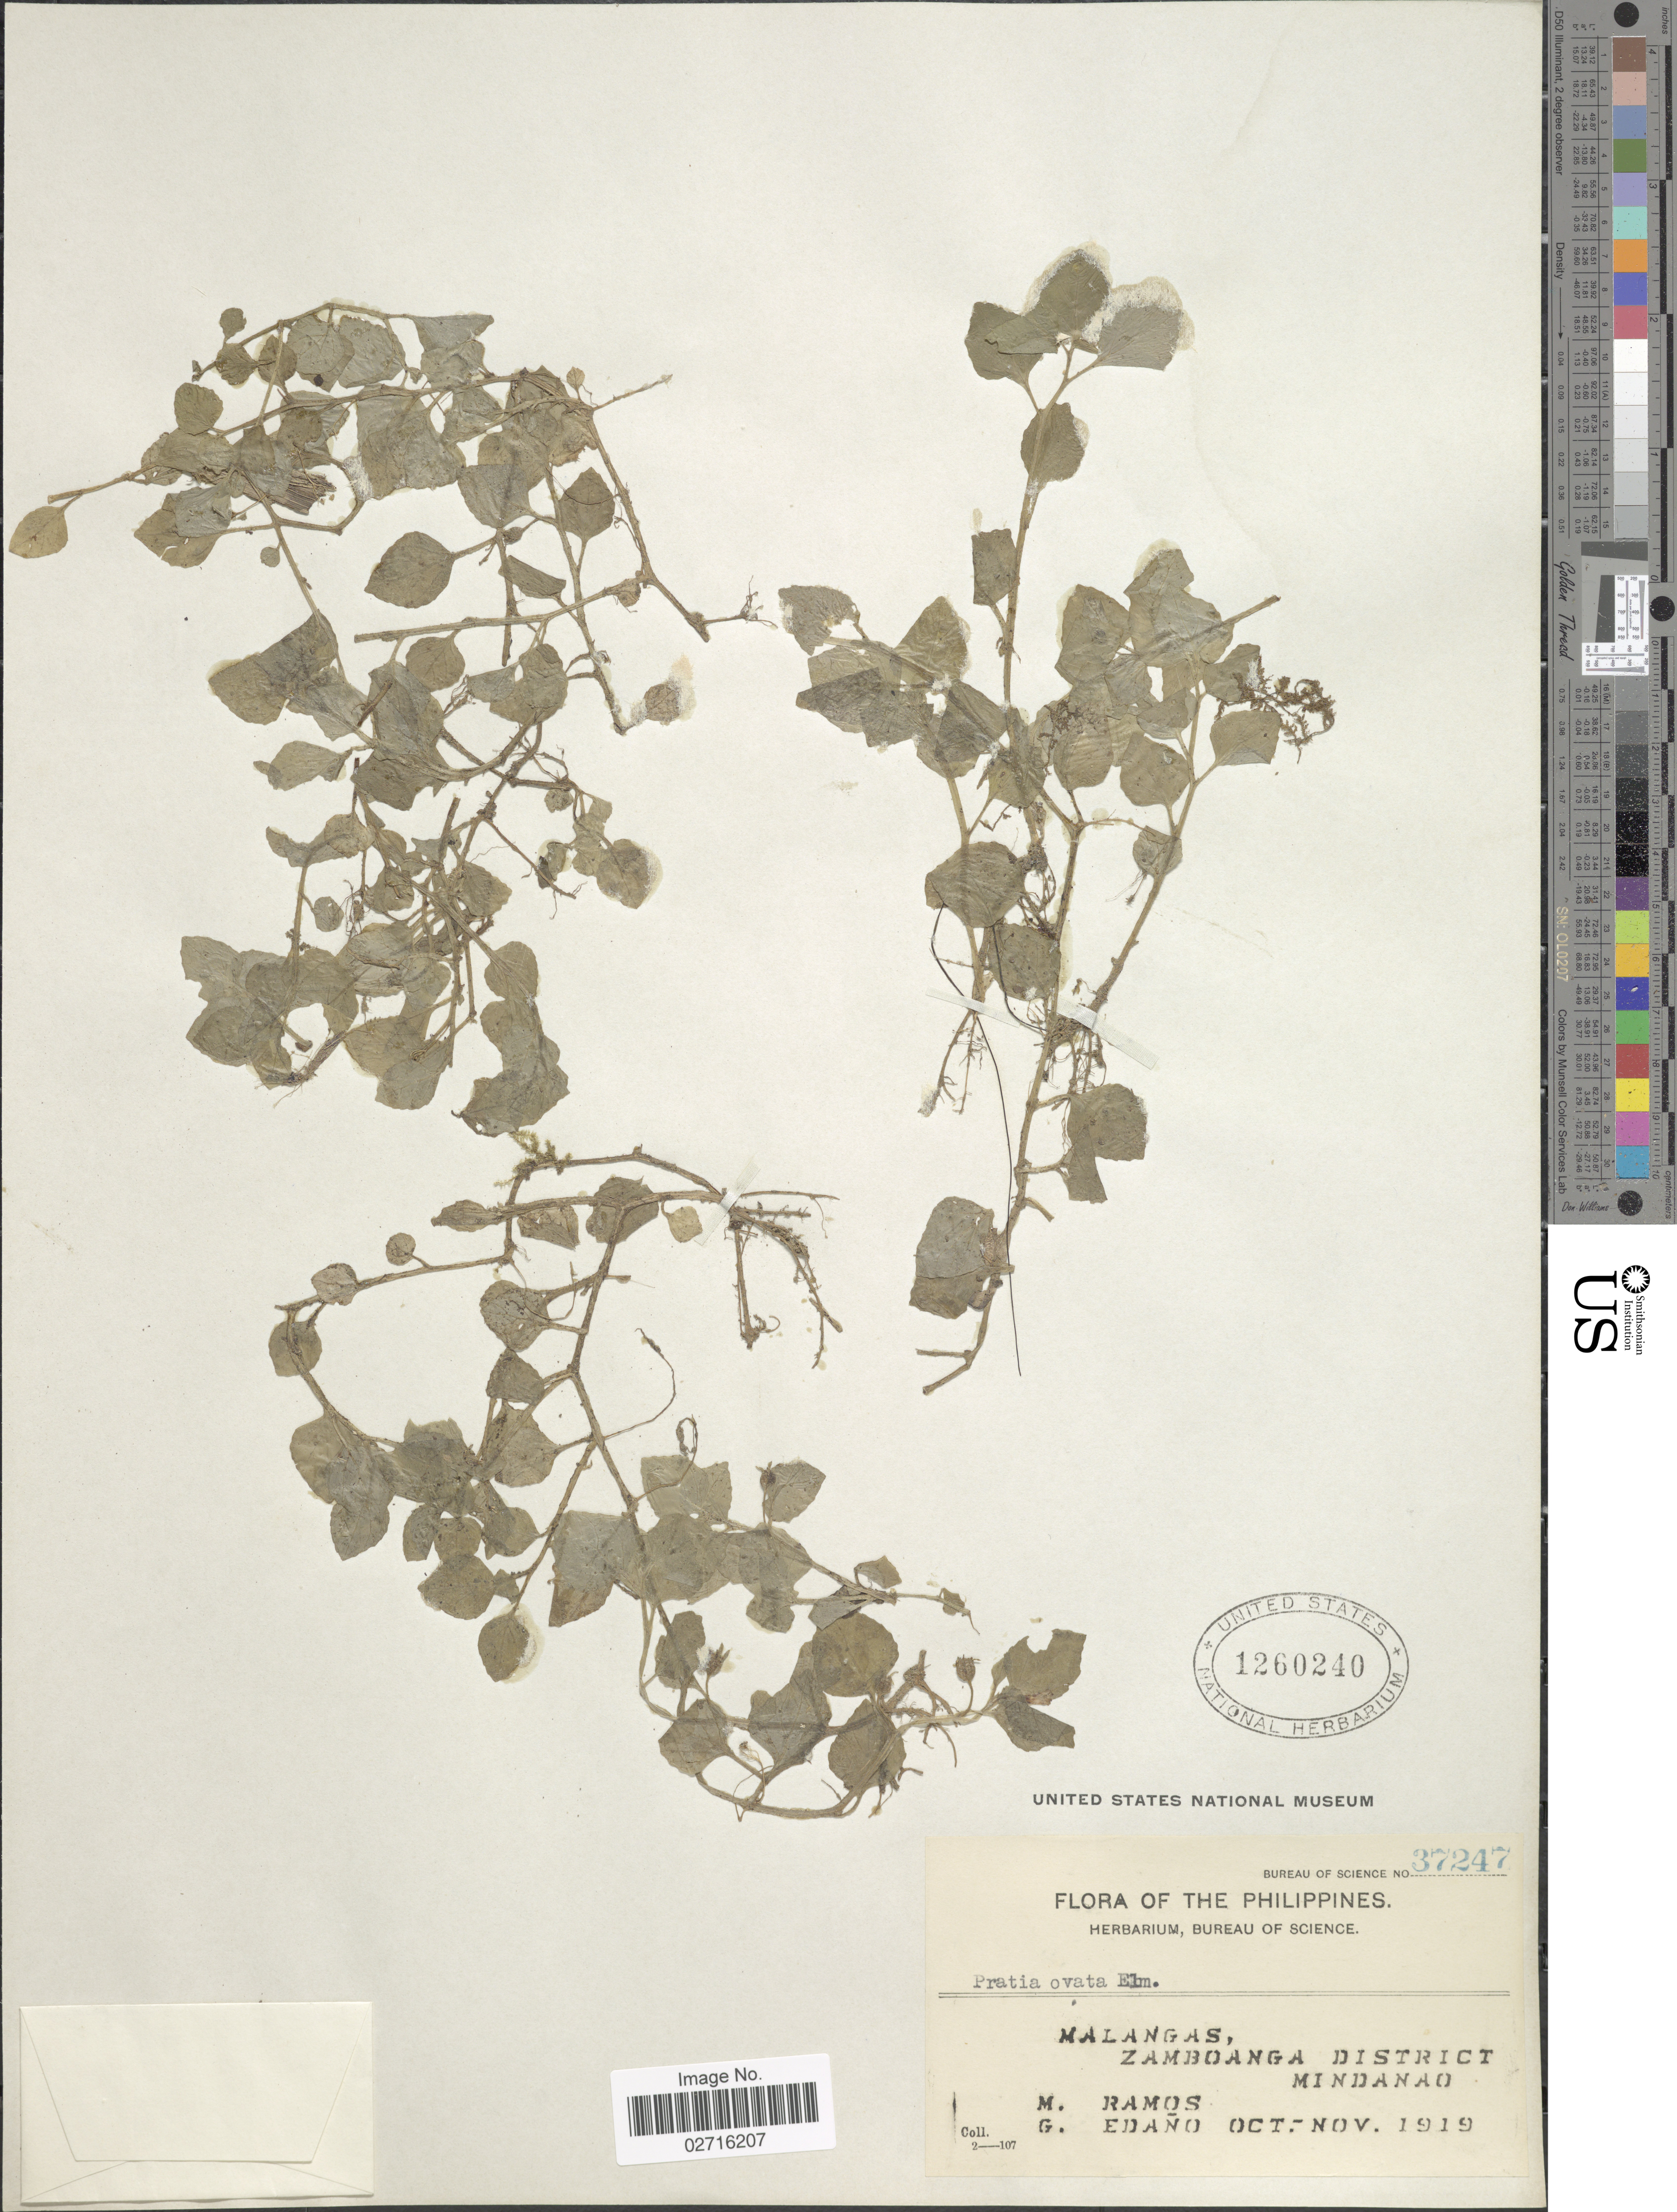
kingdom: Plantae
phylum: Tracheophyta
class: Magnoliopsida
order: Asterales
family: Campanulaceae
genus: Lobelia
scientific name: Lobelia succulenta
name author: Blume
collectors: M. Ramos & G. Edaño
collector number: Bureau of Science 37247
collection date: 1919-10/1919-11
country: Philippines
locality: Malangas, Zamboanga District, Mindanao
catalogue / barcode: US 1260240